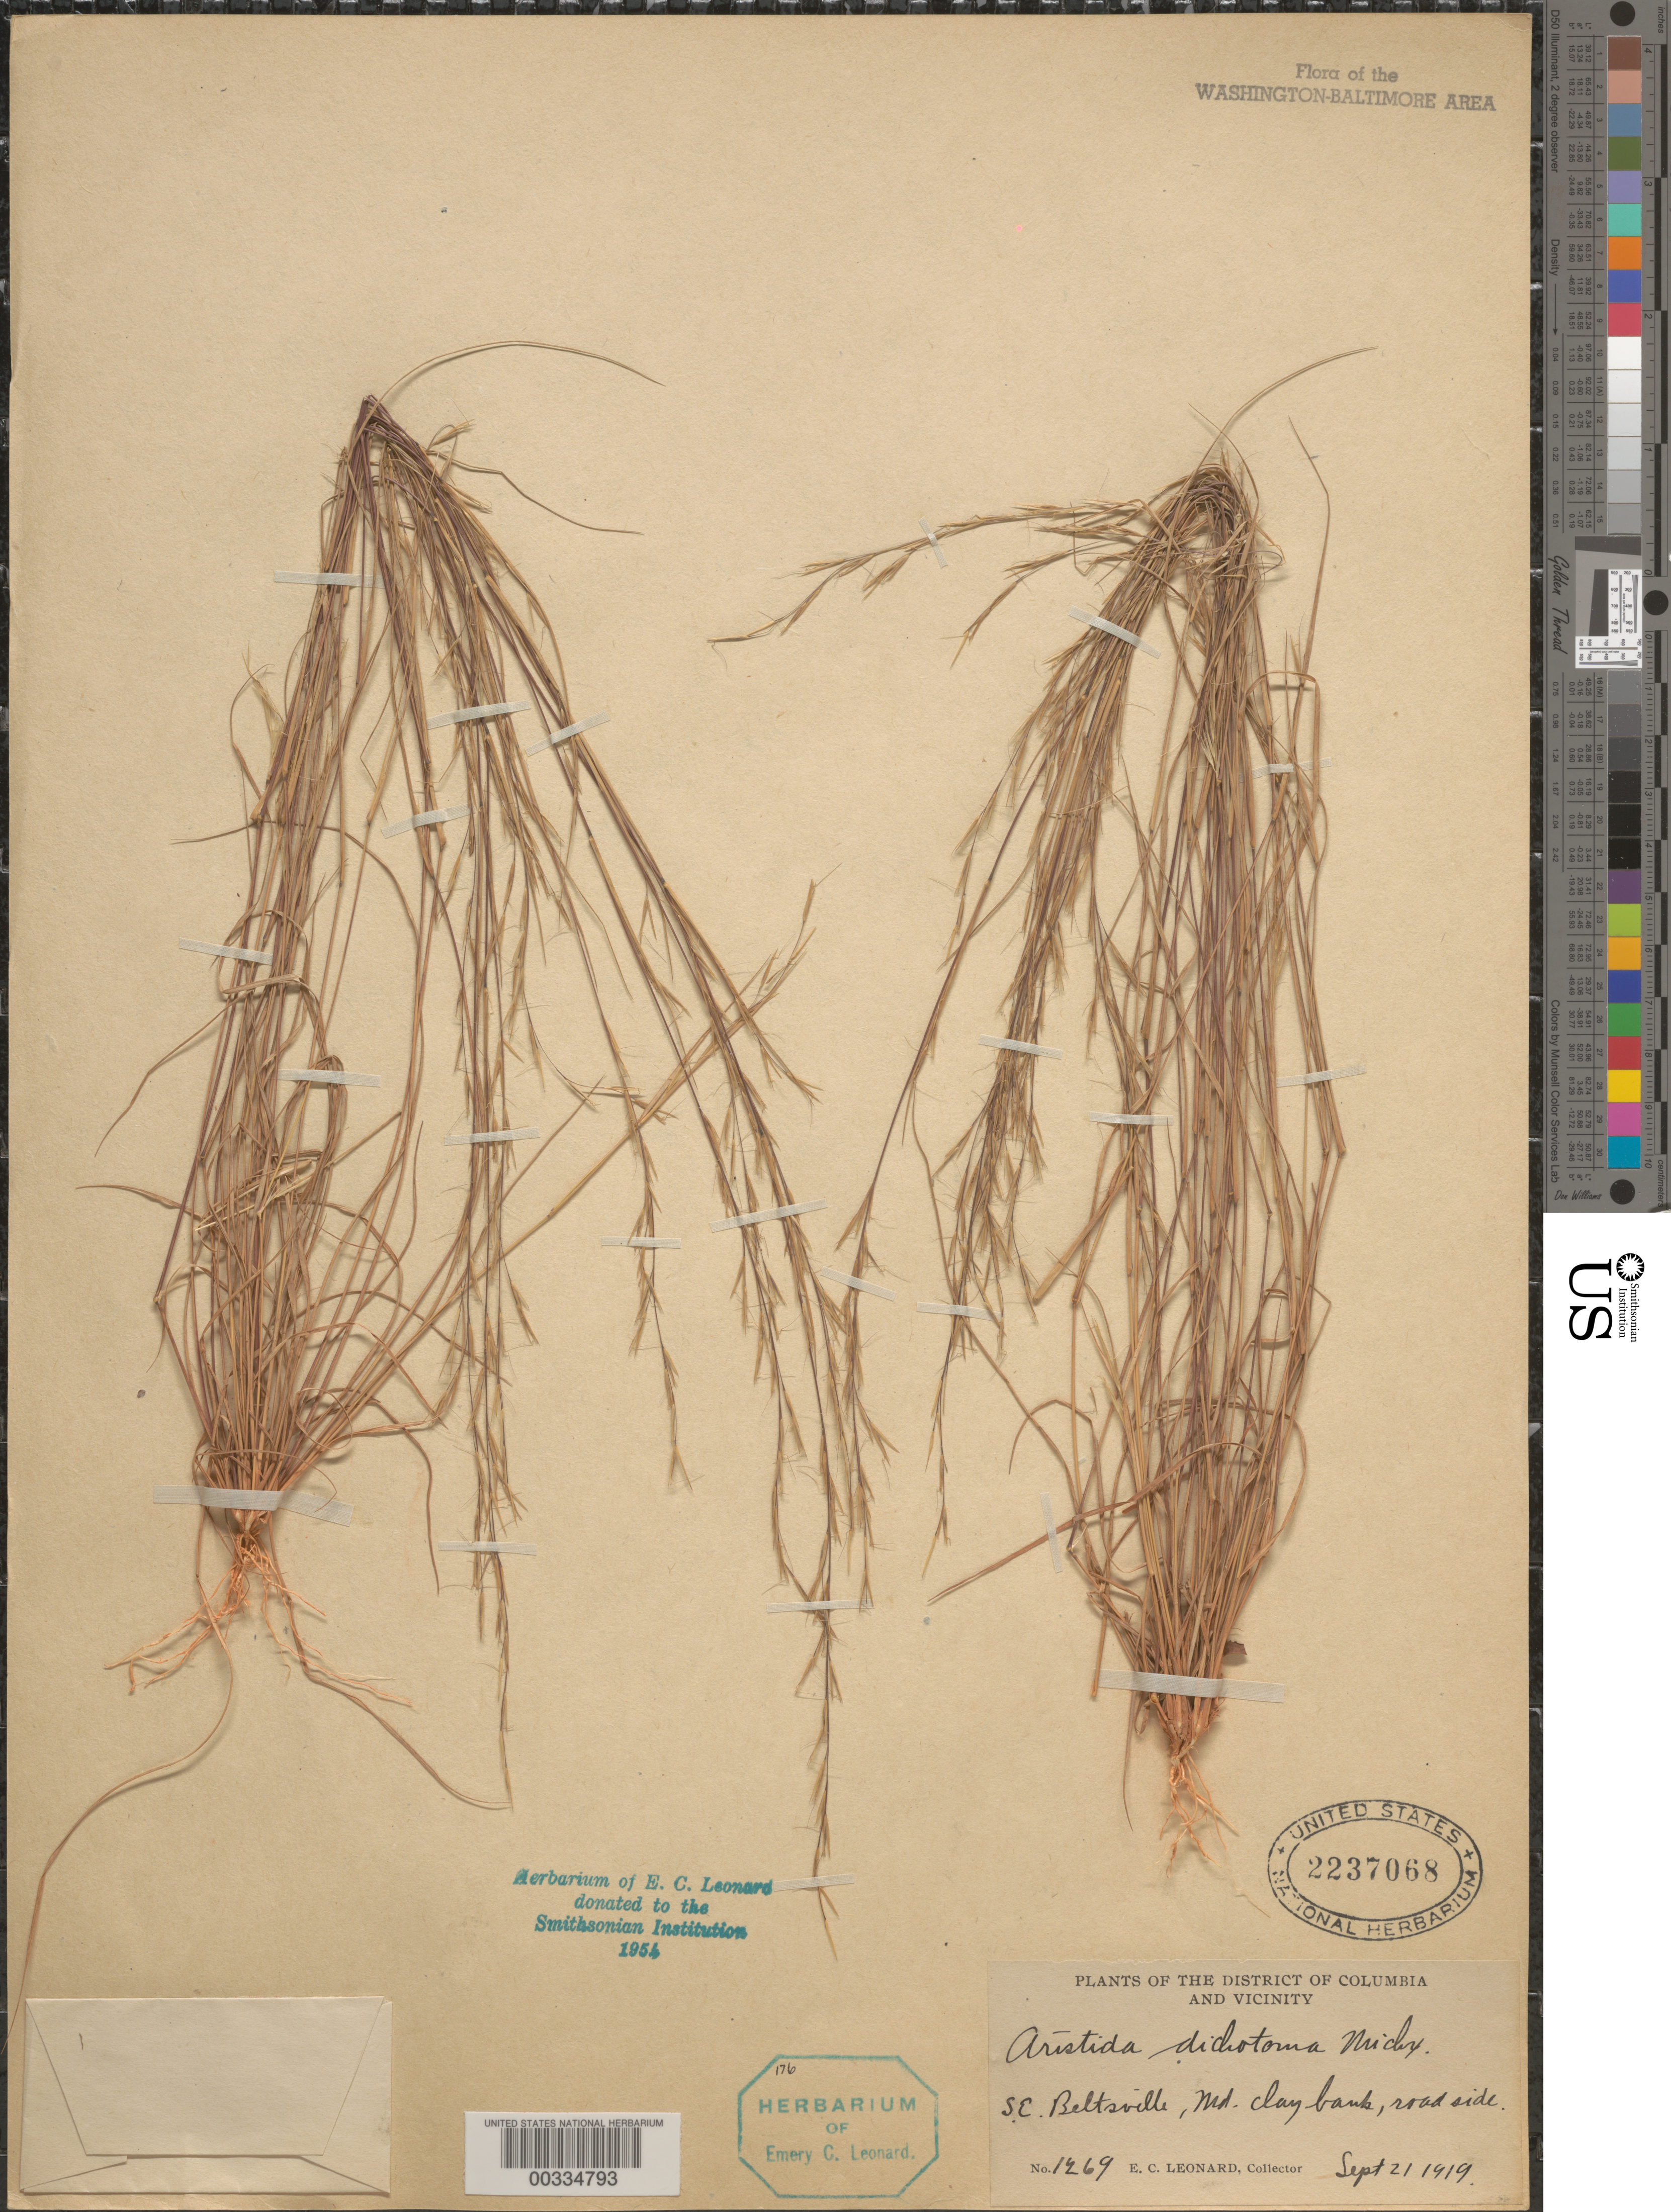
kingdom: Plantae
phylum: Tracheophyta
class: Liliopsida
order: Poales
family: Poaceae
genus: Aristida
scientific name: Aristida dichotoma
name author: Michx.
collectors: E. C. Leonard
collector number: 1269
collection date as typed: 21 Sep 1919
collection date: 1919-09-21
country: United States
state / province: Maryland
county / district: Prince George's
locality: Southeast Beltsville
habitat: Clay bank, roadside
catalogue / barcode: US 2237068